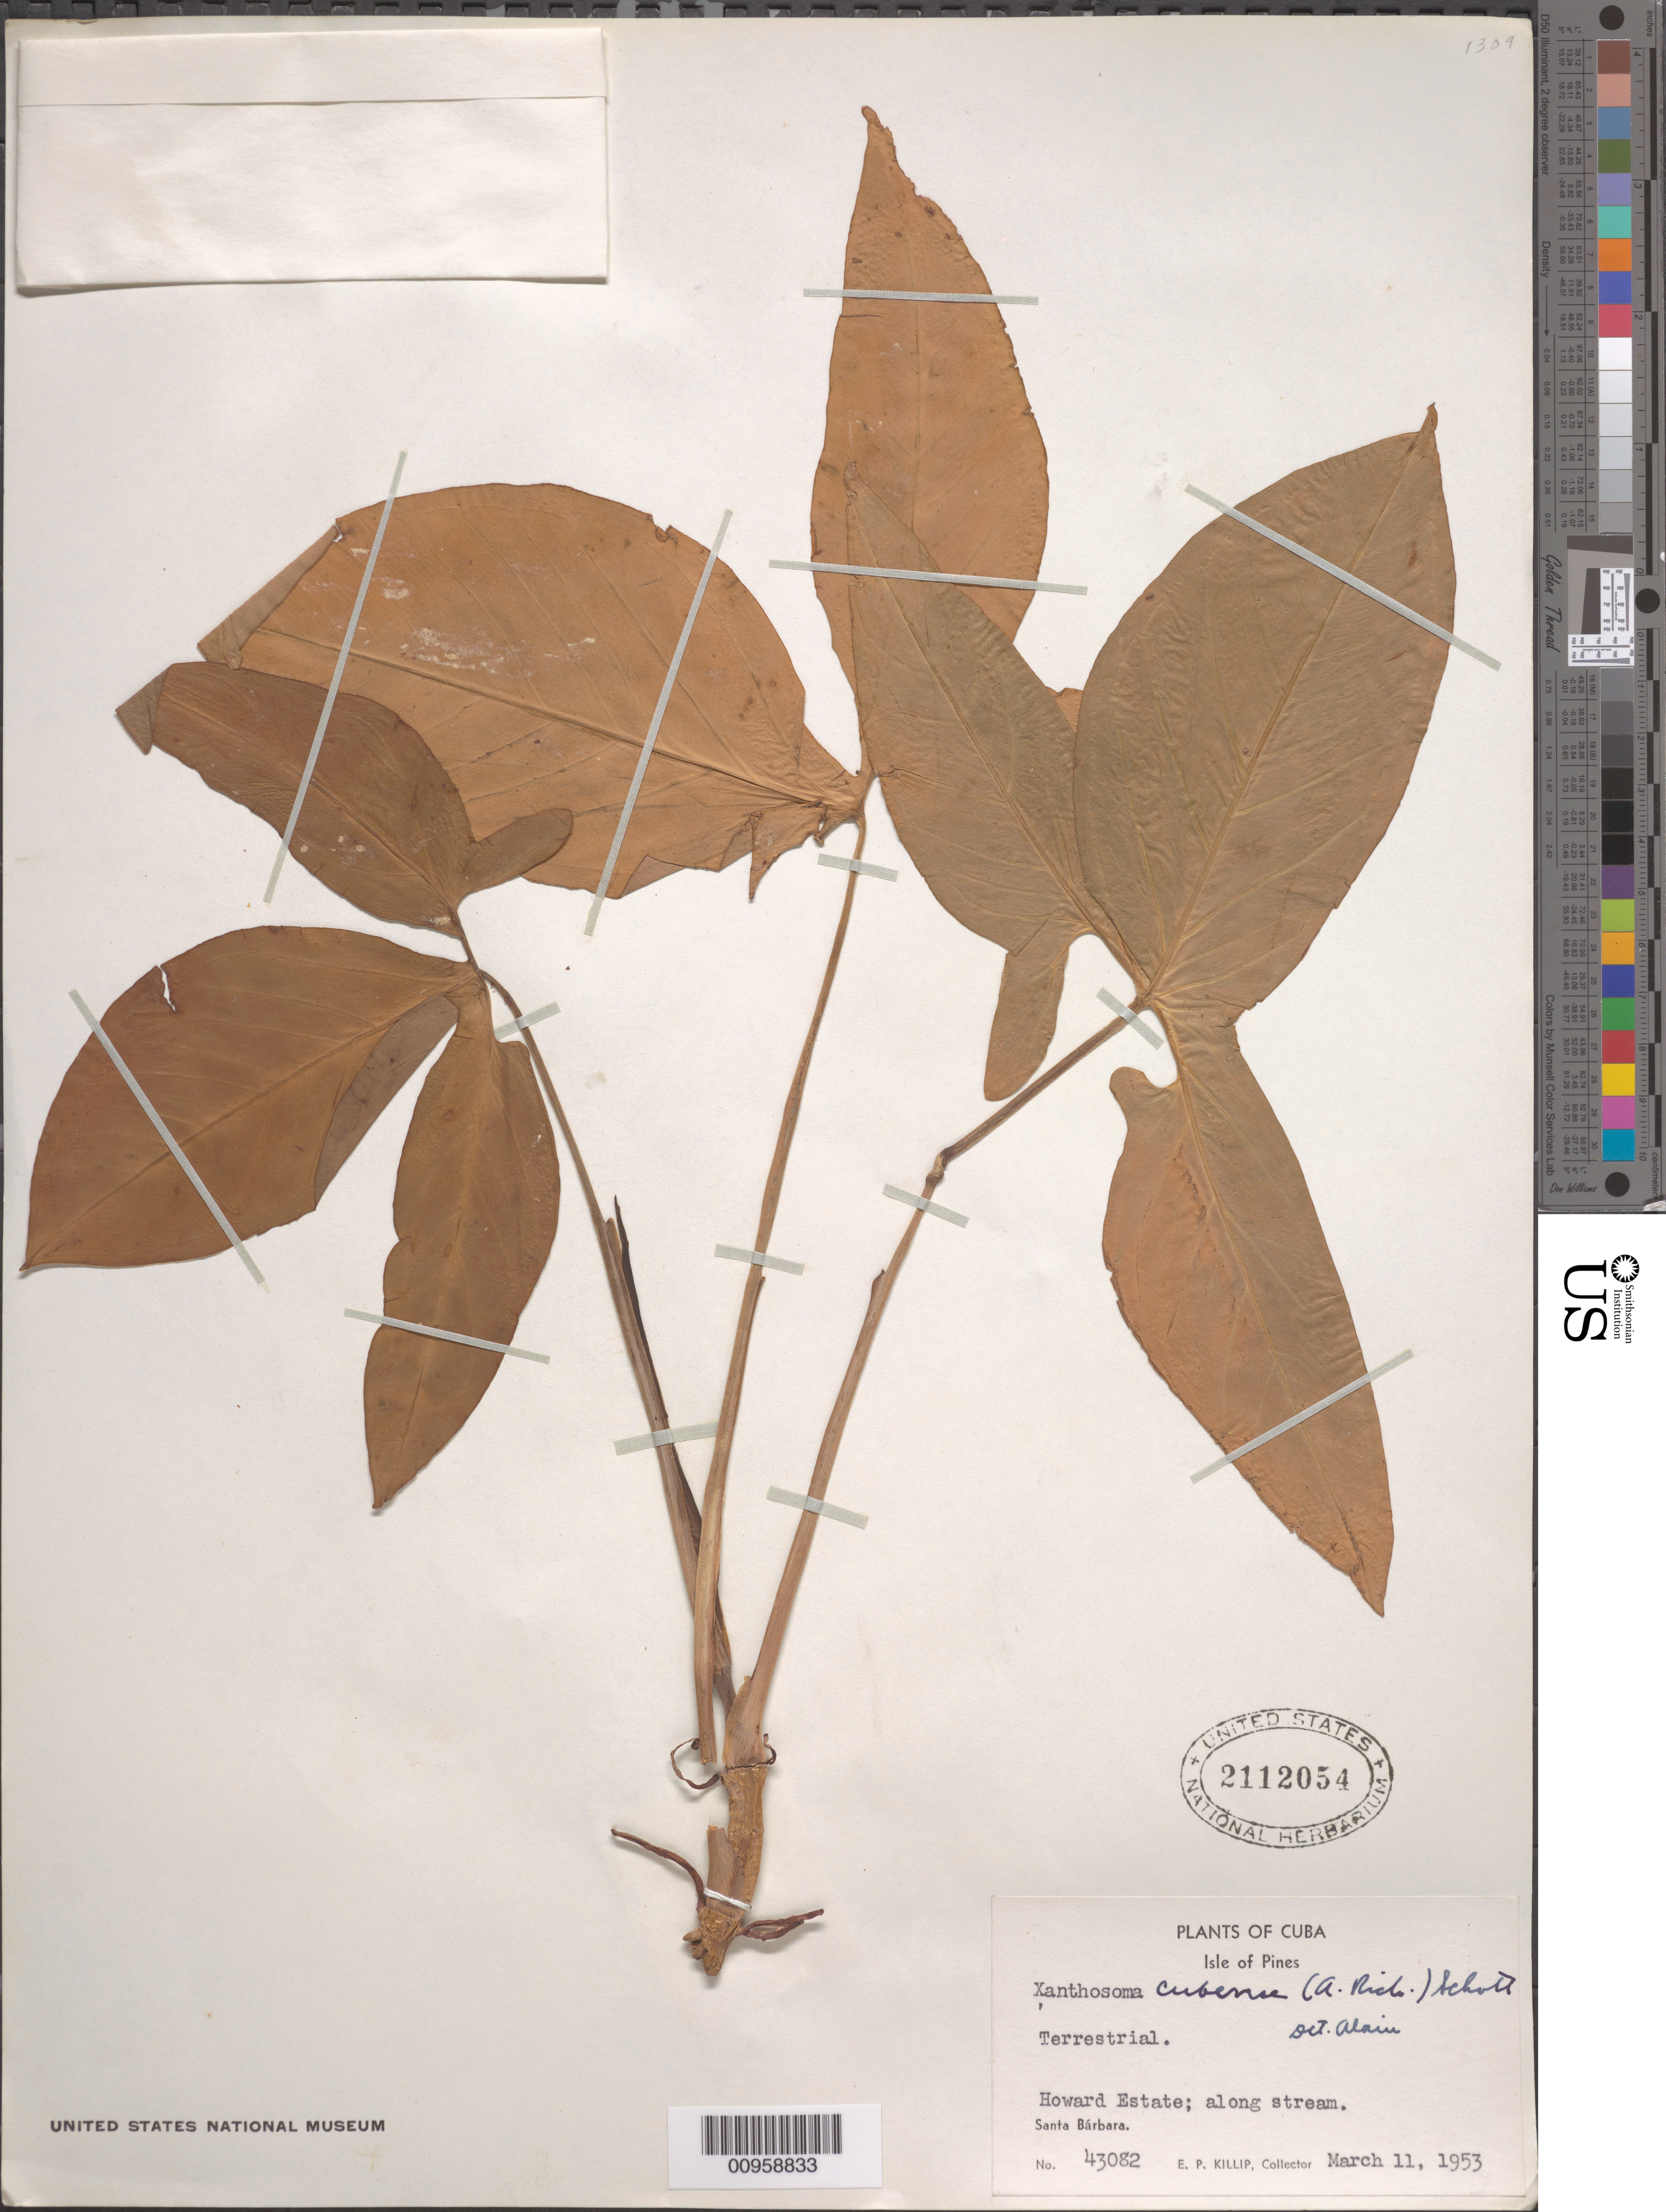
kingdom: Plantae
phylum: Tracheophyta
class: Liliopsida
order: Alismatales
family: Araceae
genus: Xanthosoma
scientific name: Xanthosoma cubense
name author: (Schott) Engl.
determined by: Liogier, Alain H.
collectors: E. P. Killip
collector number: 43082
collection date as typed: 11 Mar 1953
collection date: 1953-03-11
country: Cuba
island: Isla de la Juventud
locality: Howard Estate, Santa Bárbara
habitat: Along stream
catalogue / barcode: US 2112054